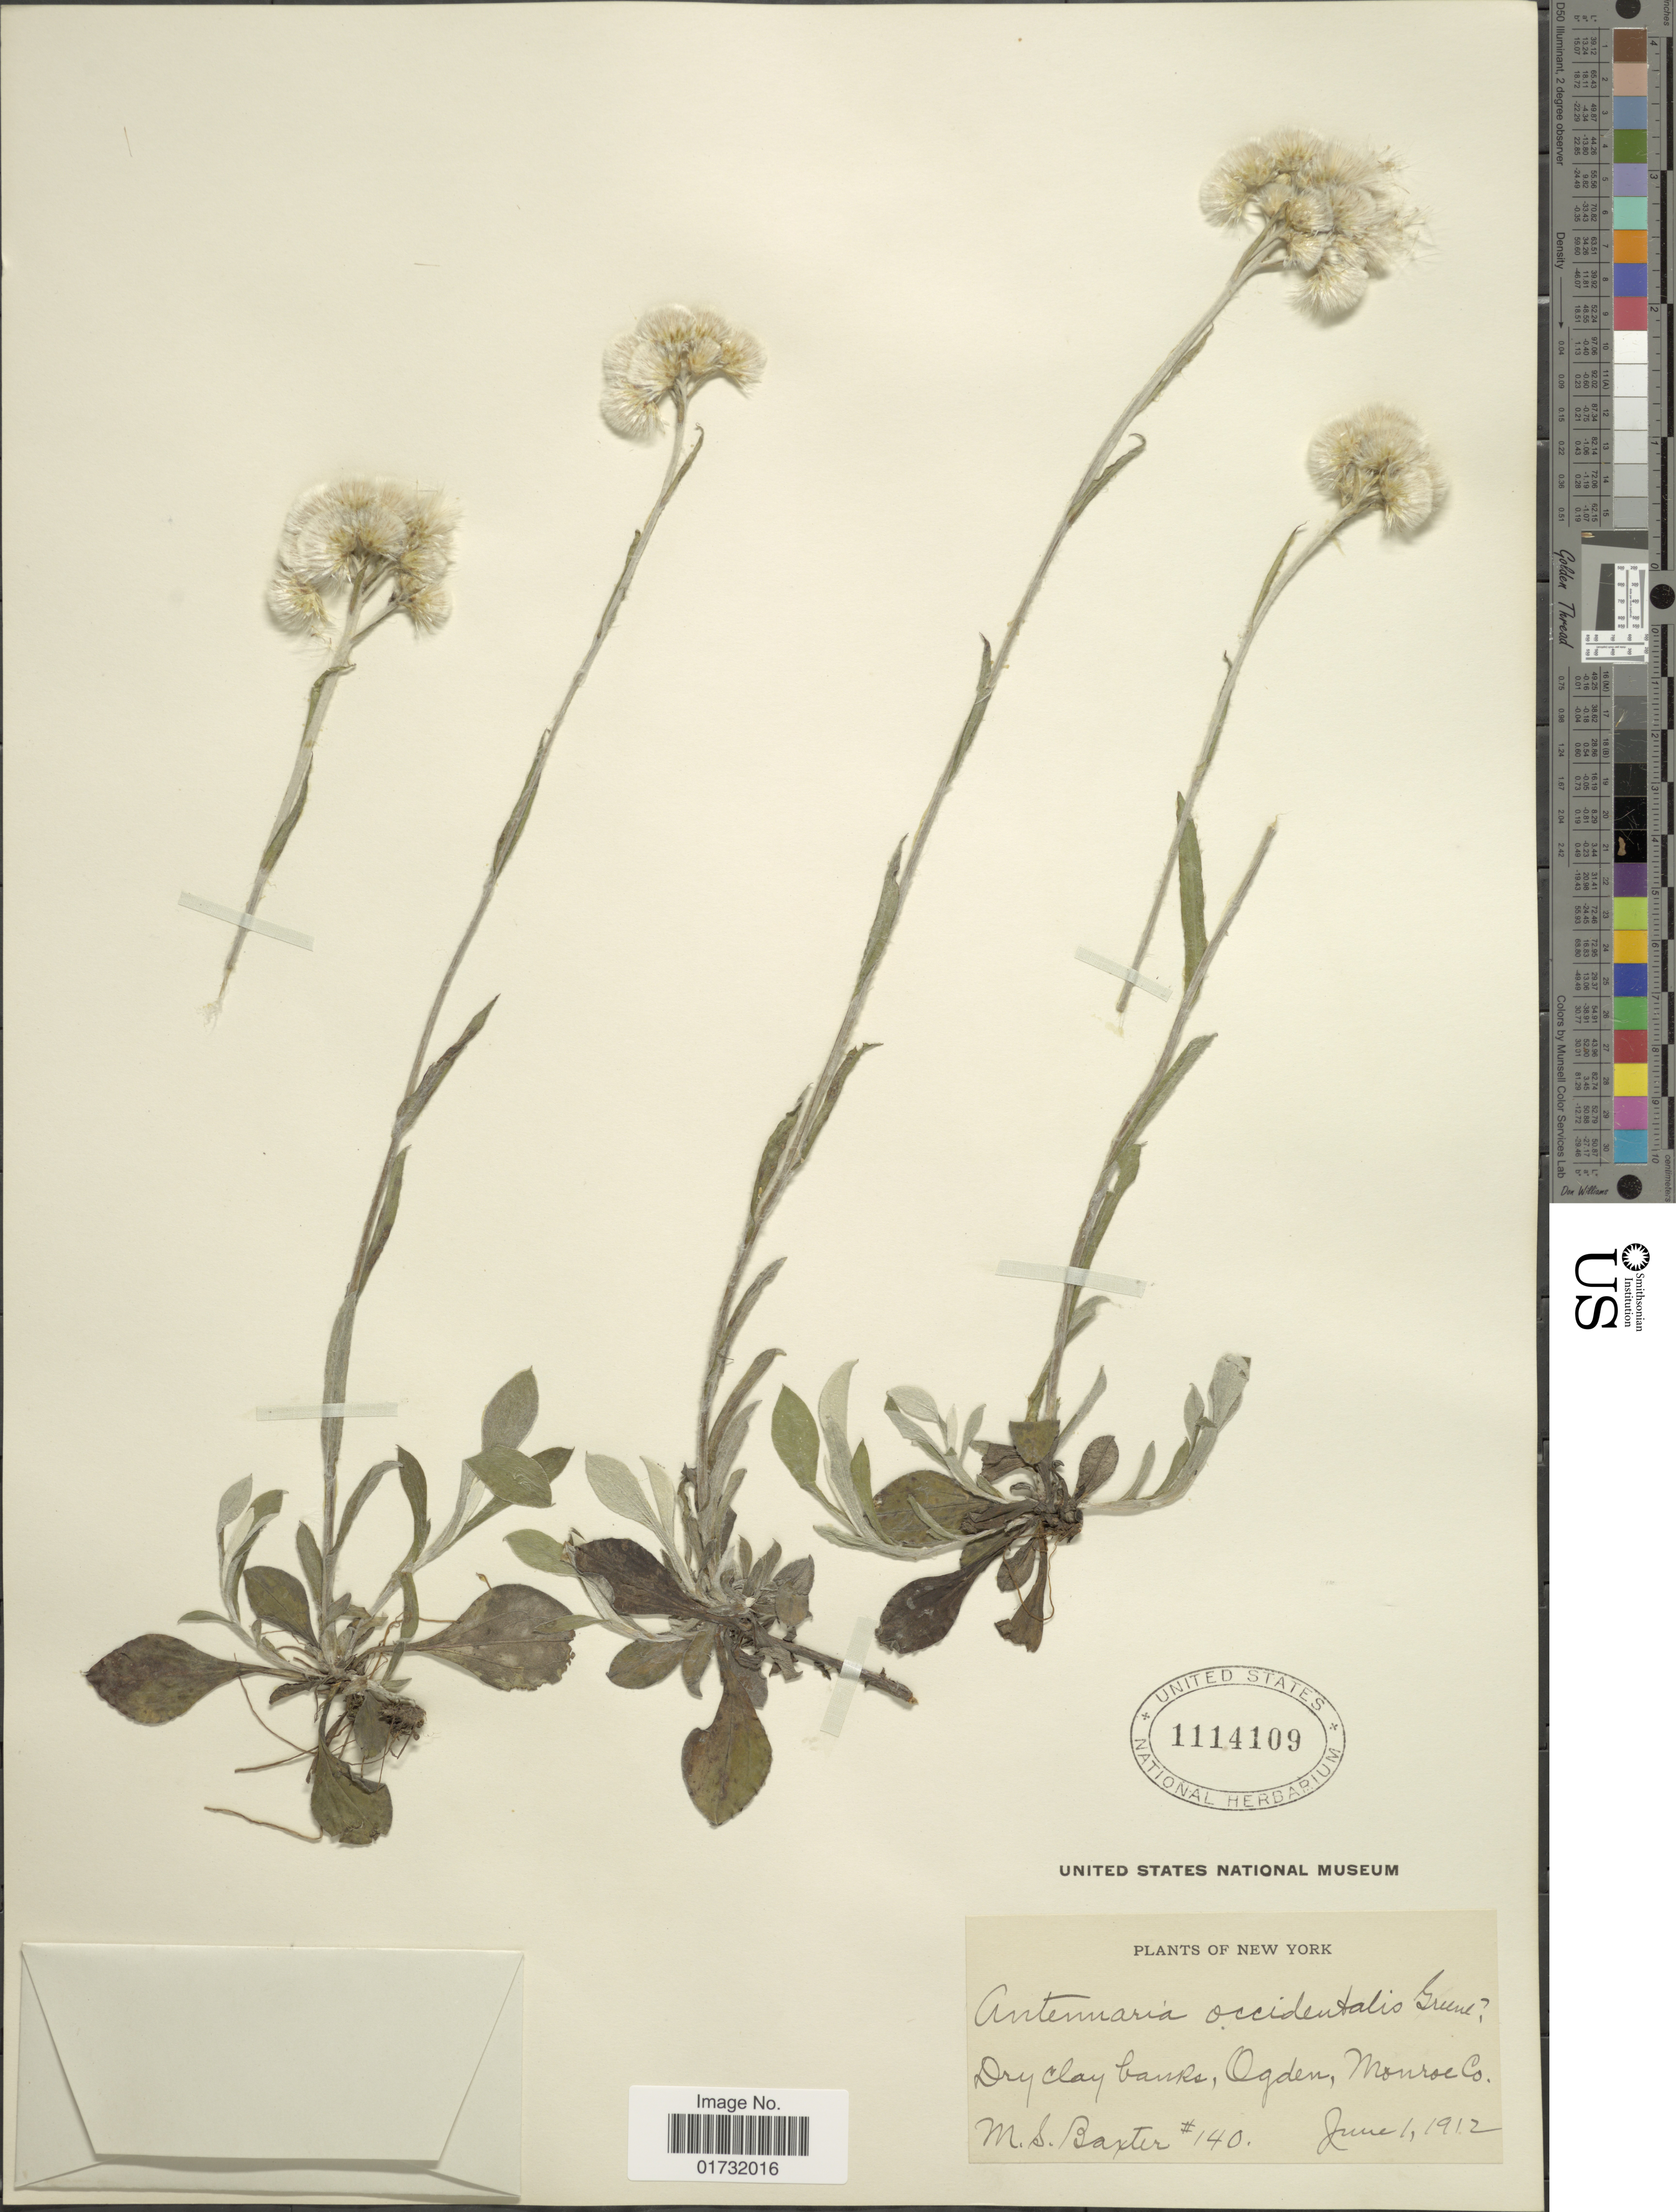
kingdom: Plantae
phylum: Tracheophyta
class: Magnoliopsida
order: Asterales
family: Asteraceae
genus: Antennaria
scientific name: Antennaria occidentalis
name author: Greene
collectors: M. Baxter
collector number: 140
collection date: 1912-06-01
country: United States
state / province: New York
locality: Ogden, Monroe Co.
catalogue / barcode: US 1114109